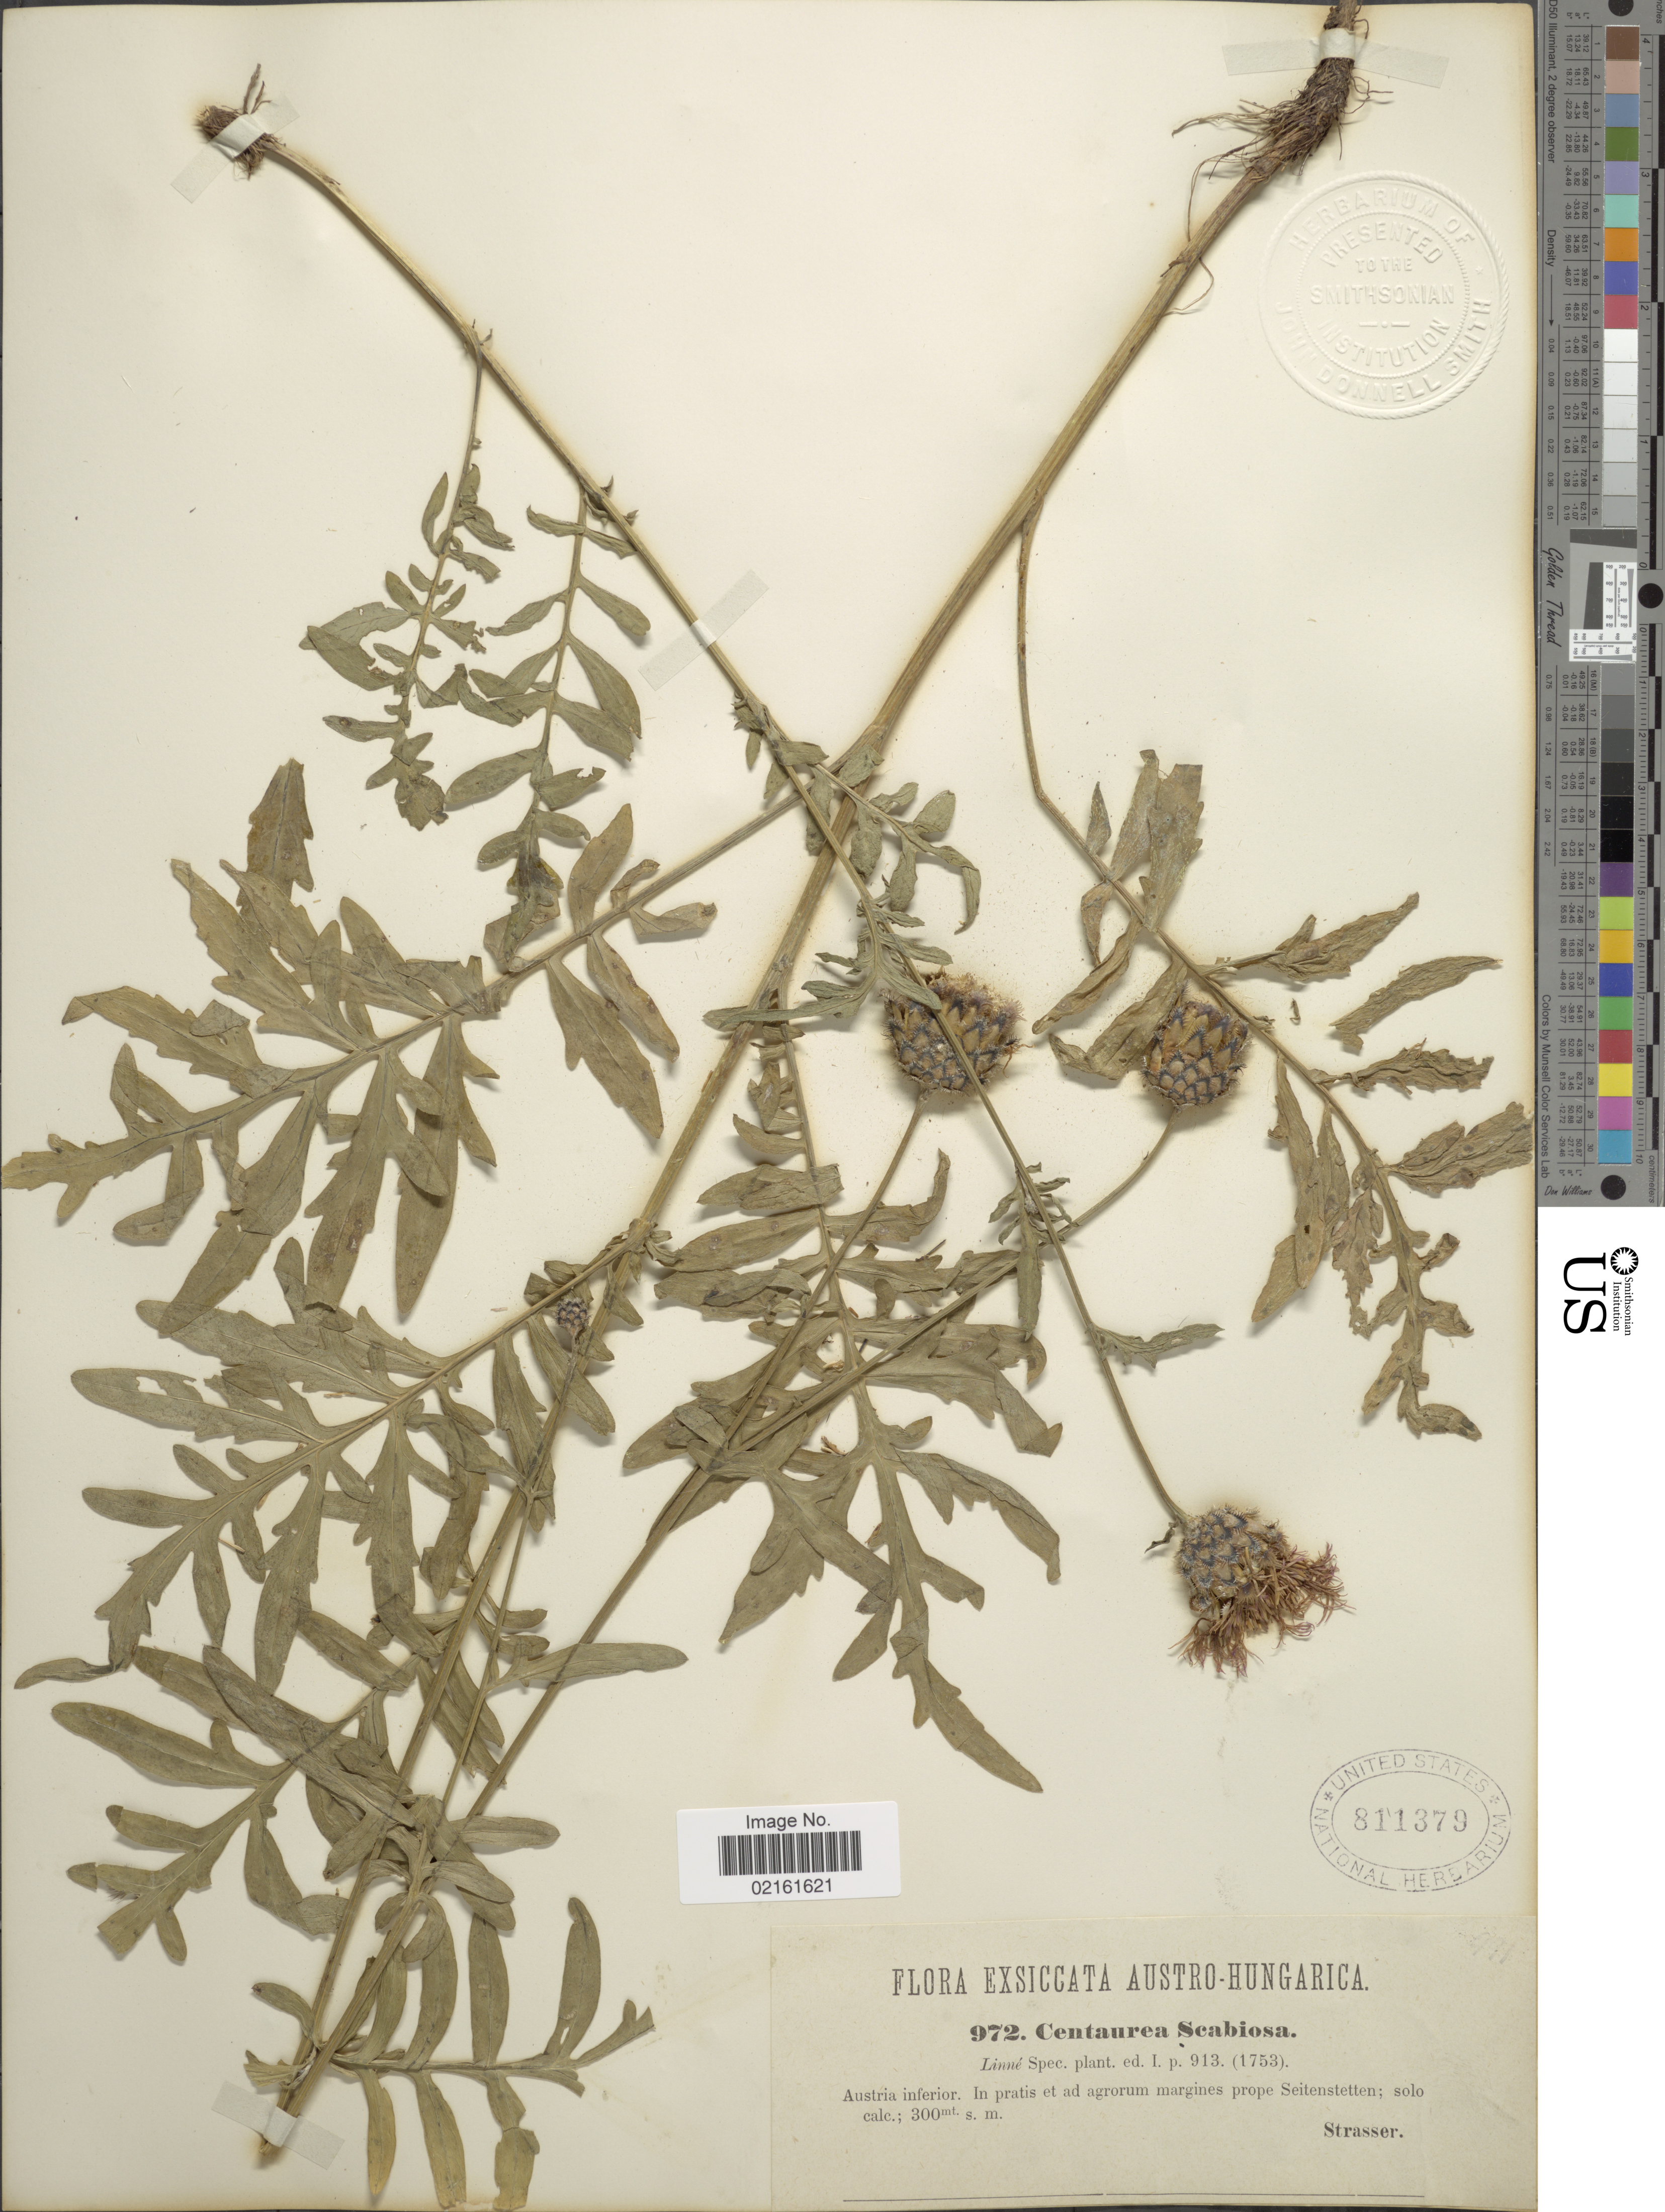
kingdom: Plantae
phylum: Tracheophyta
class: Magnoliopsida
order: Asterales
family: Asteraceae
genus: Centaurea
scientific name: Centaurea scabiosa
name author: L.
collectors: -. Strasser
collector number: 972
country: Austria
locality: Austria inferior. In pratis et ad agrorum margines prope Seitenstetten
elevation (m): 300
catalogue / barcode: US 811379